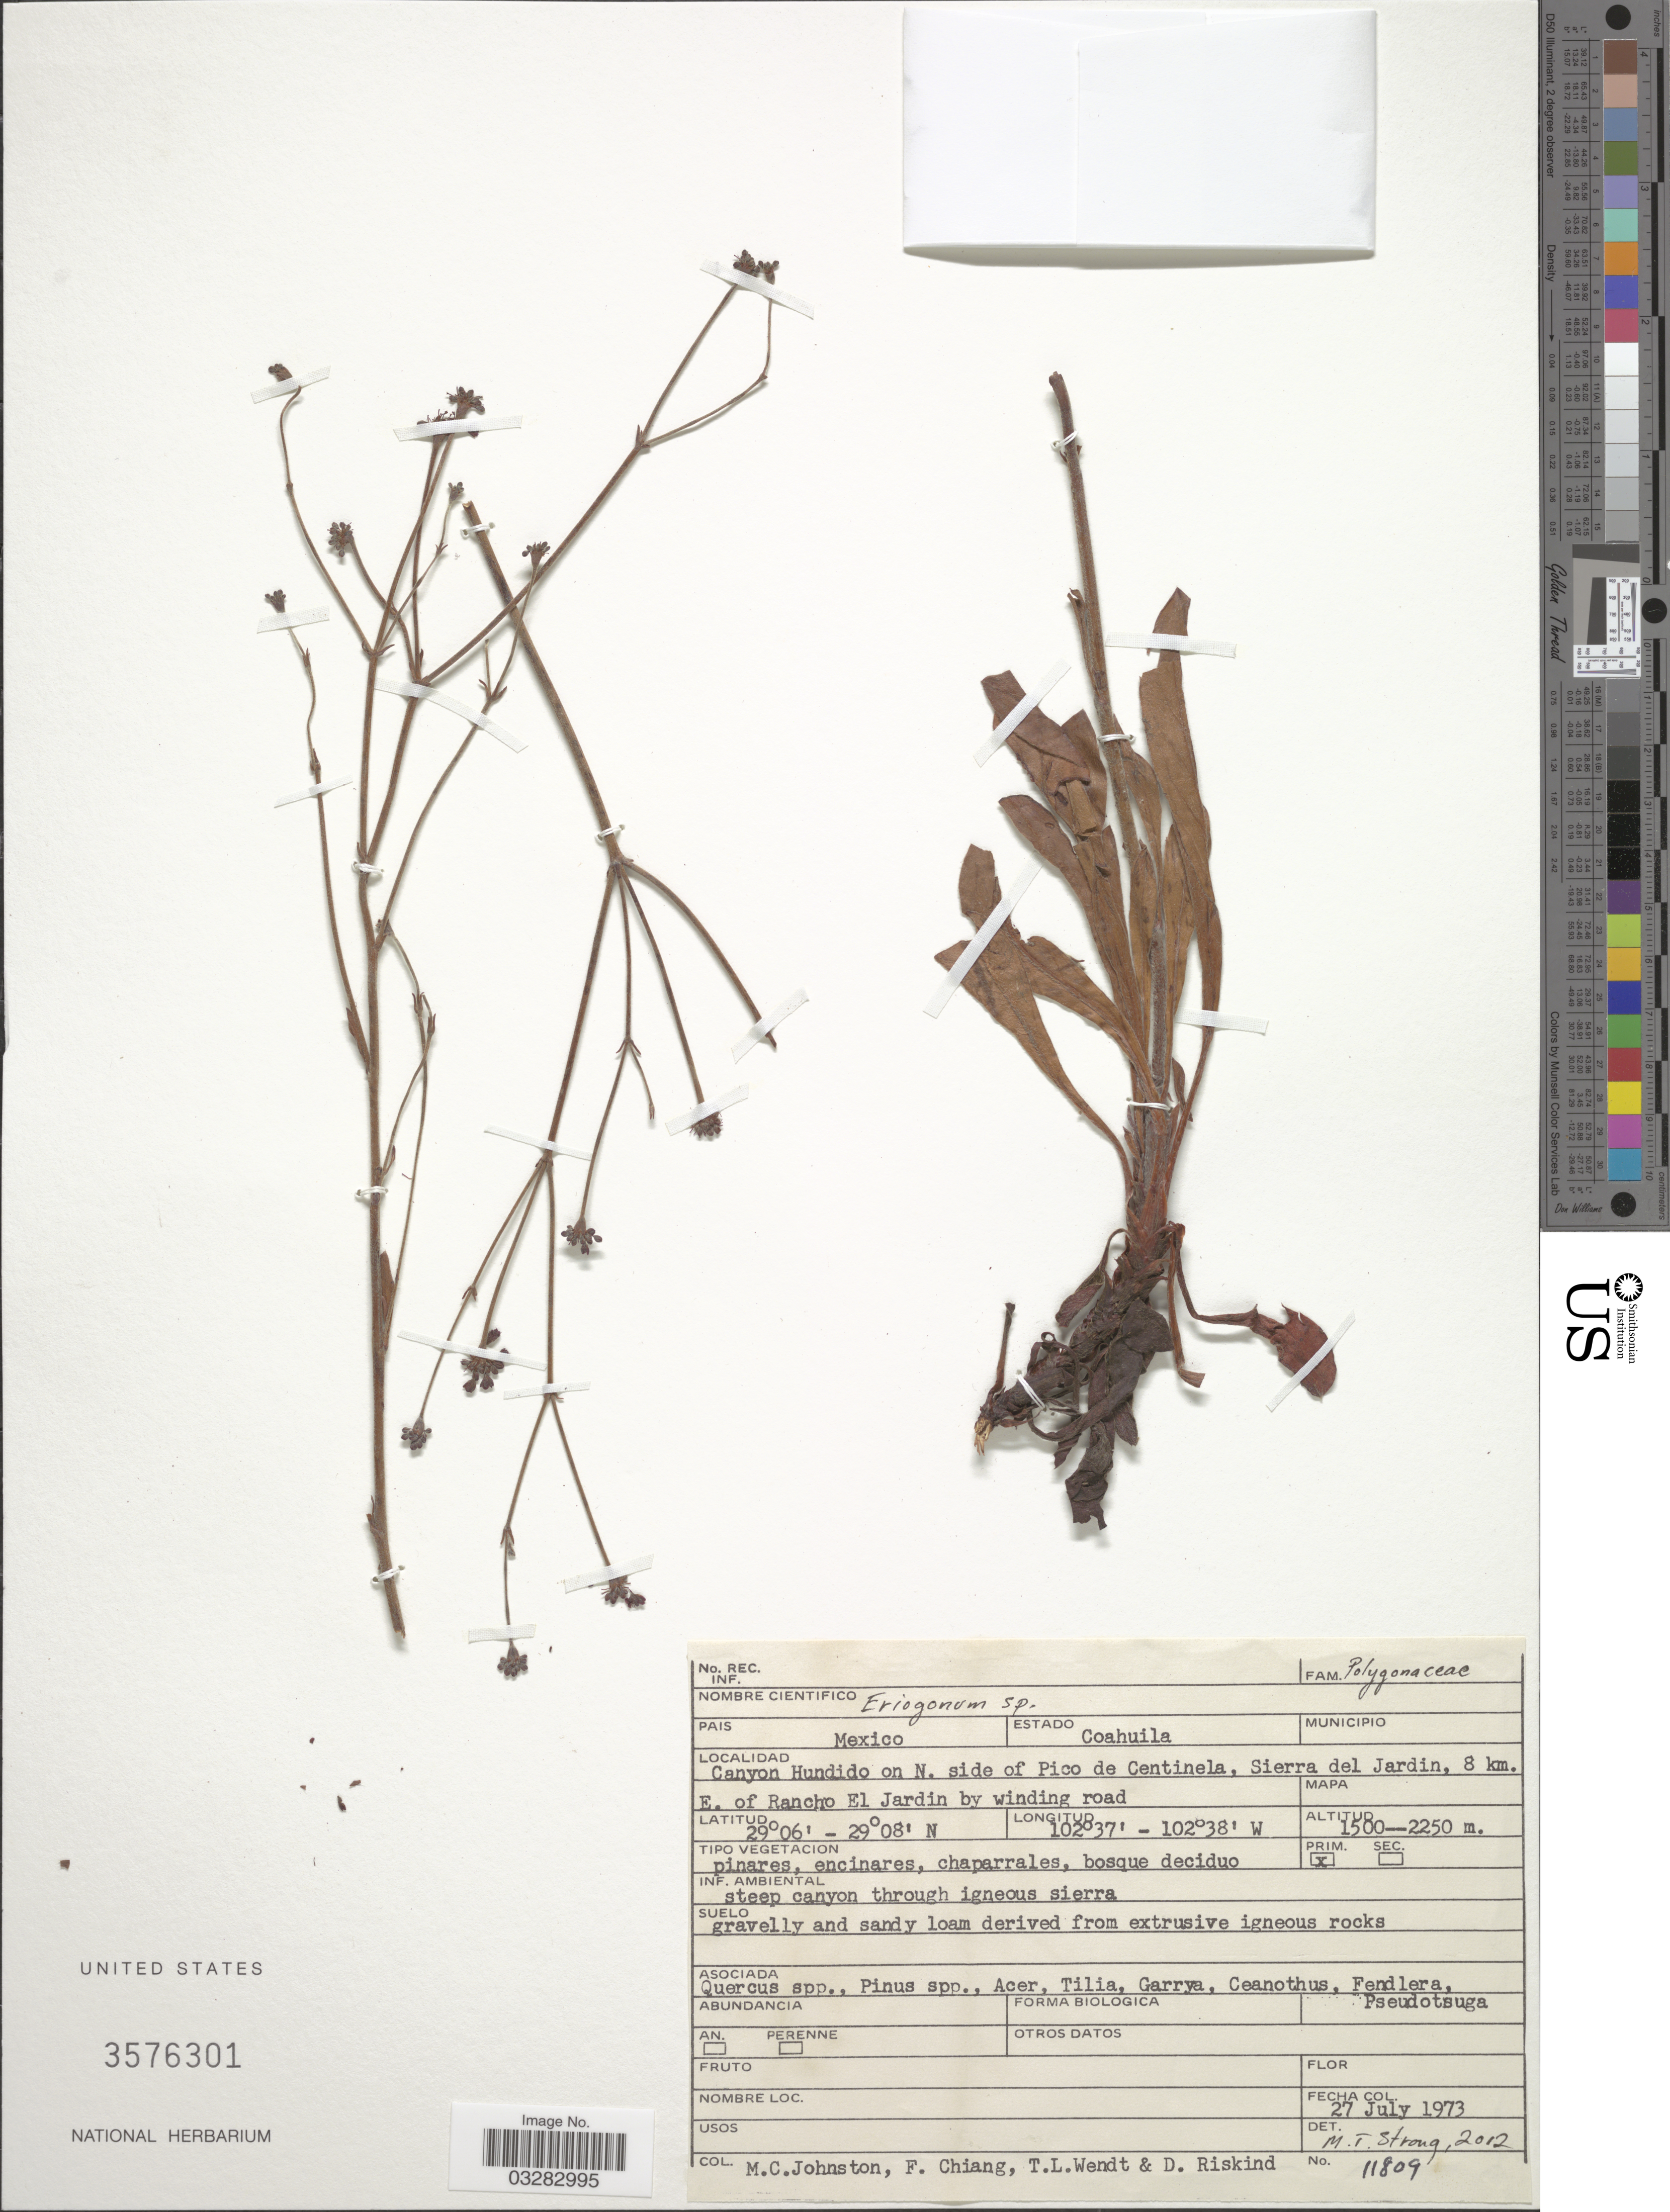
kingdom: Plantae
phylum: Tracheophyta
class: Magnoliopsida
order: Caryophyllales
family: Polygonaceae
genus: Eriogonum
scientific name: Eriogonum sp.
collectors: M. Johnston, F. Chiang, T. L. Wendt & D. Riskind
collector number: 11809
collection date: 1973-07-27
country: Mexico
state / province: Coahuila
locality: Canyon Hundido on N. side of Pico de Centinela, Sierra del Jardin, 8 km. E. of Rancho El Jardin by winding road.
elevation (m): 1500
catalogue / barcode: US 3576301